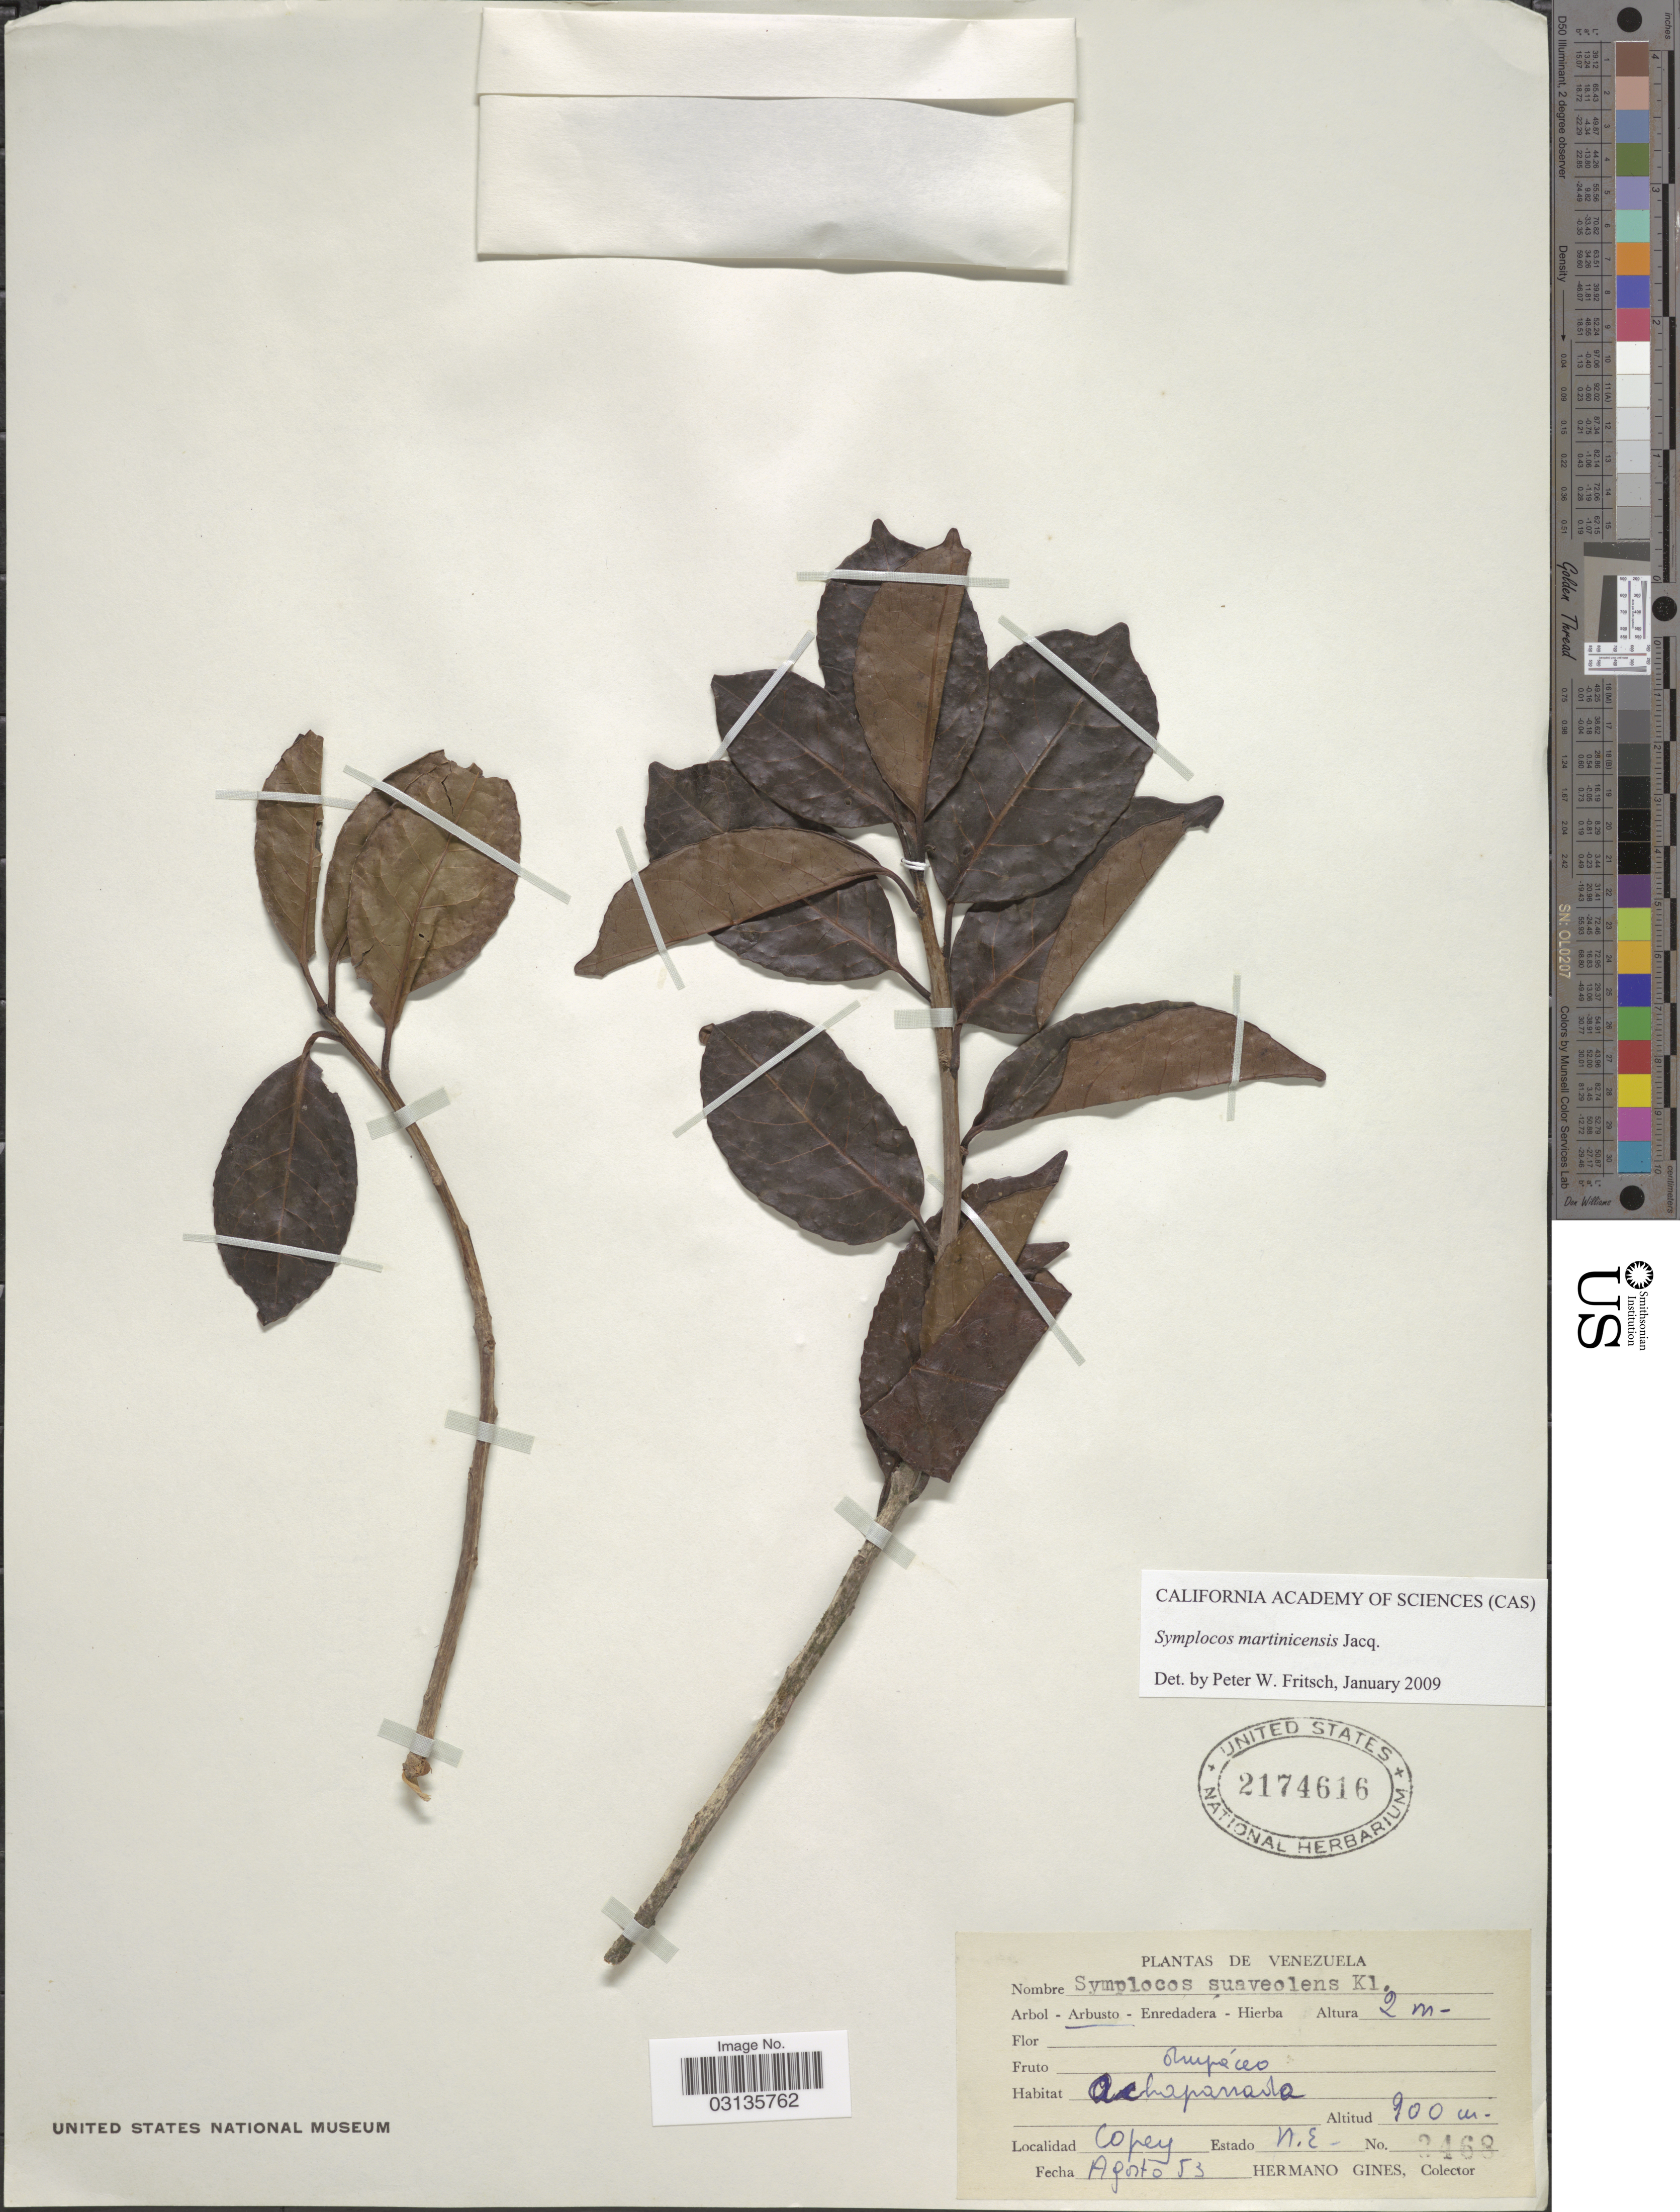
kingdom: Plantae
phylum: Tracheophyta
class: Magnoliopsida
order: Ericales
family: Symplocaceae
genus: Symplocos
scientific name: Symplocos martinicensis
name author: Jacq.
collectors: Bro. Gines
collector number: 3468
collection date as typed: Transcribed d/m/y: /8/53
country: Venezuela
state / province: Nueva Esparta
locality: Copey.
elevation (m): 900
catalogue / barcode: US 2174616